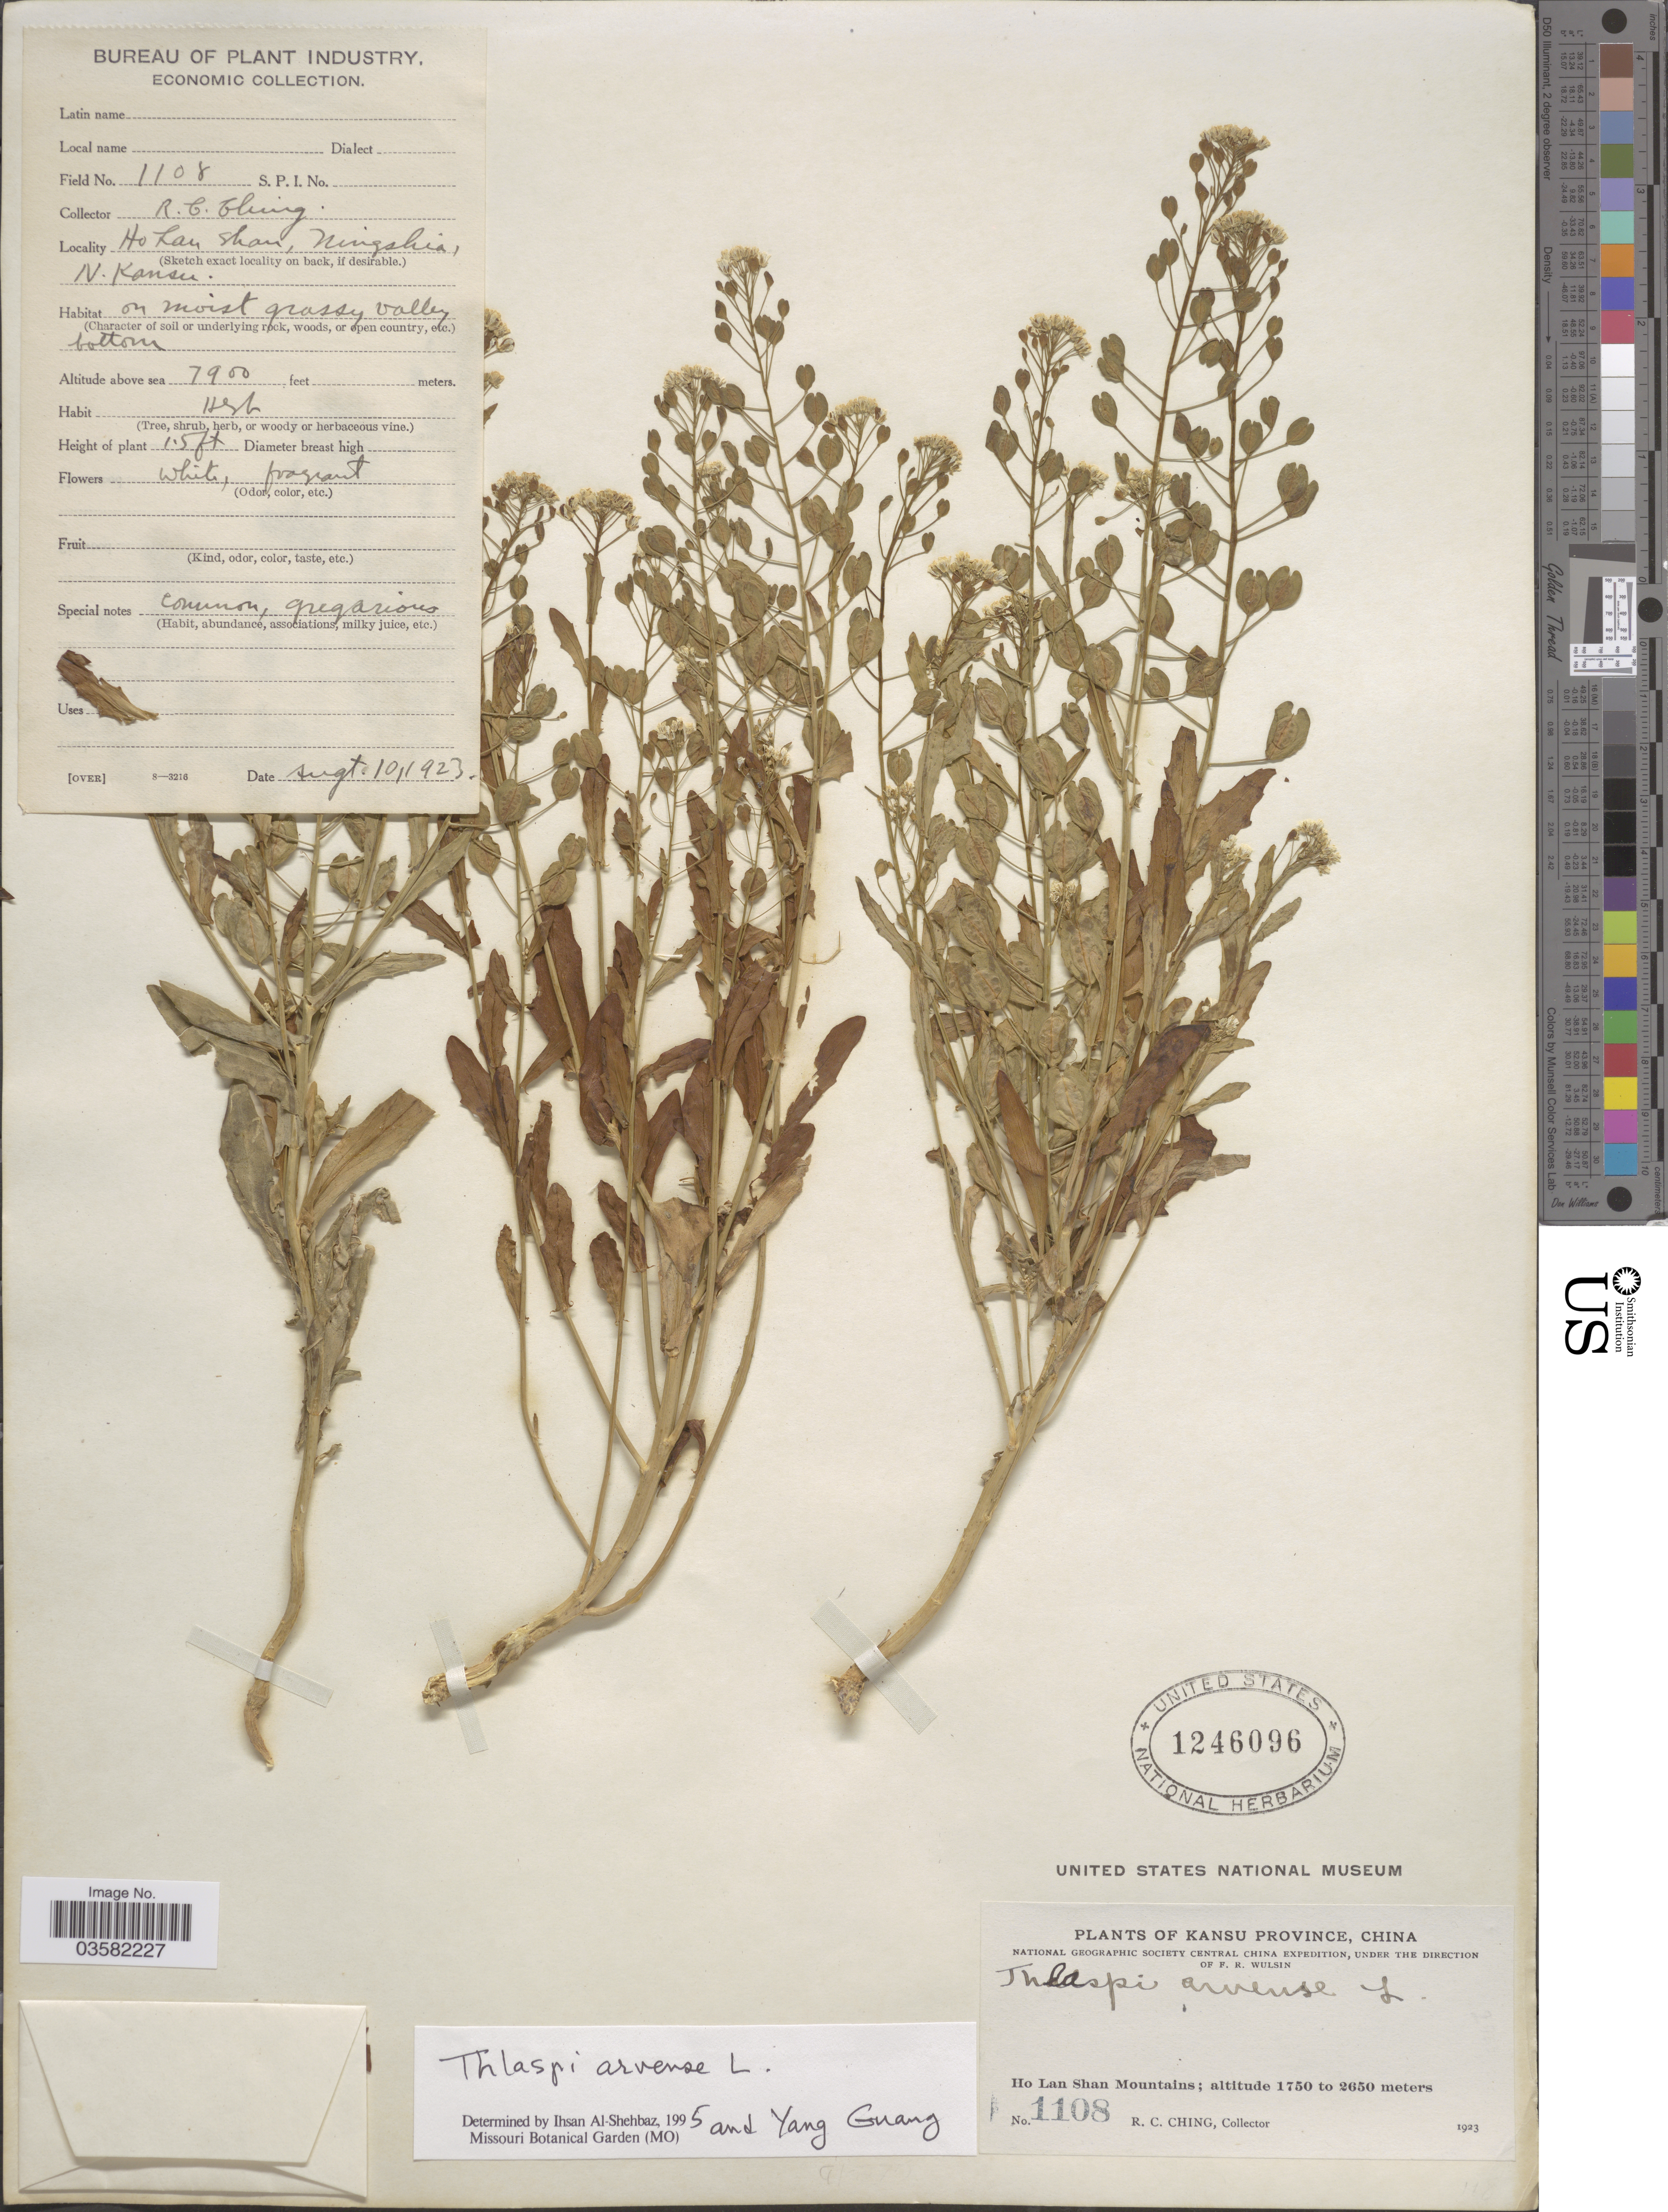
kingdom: Plantae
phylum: Tracheophyta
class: Magnoliopsida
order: Brassicales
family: Brassicaceae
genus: Thlaspi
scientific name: Thlaspi arvense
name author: L.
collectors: R. C. Ching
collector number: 1108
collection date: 1923-09-10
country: China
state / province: Gansu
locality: Kansu Province, Ho Lan Shan Mountains. Ningshia, N. Kansu.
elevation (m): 2408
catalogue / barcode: US 1246096